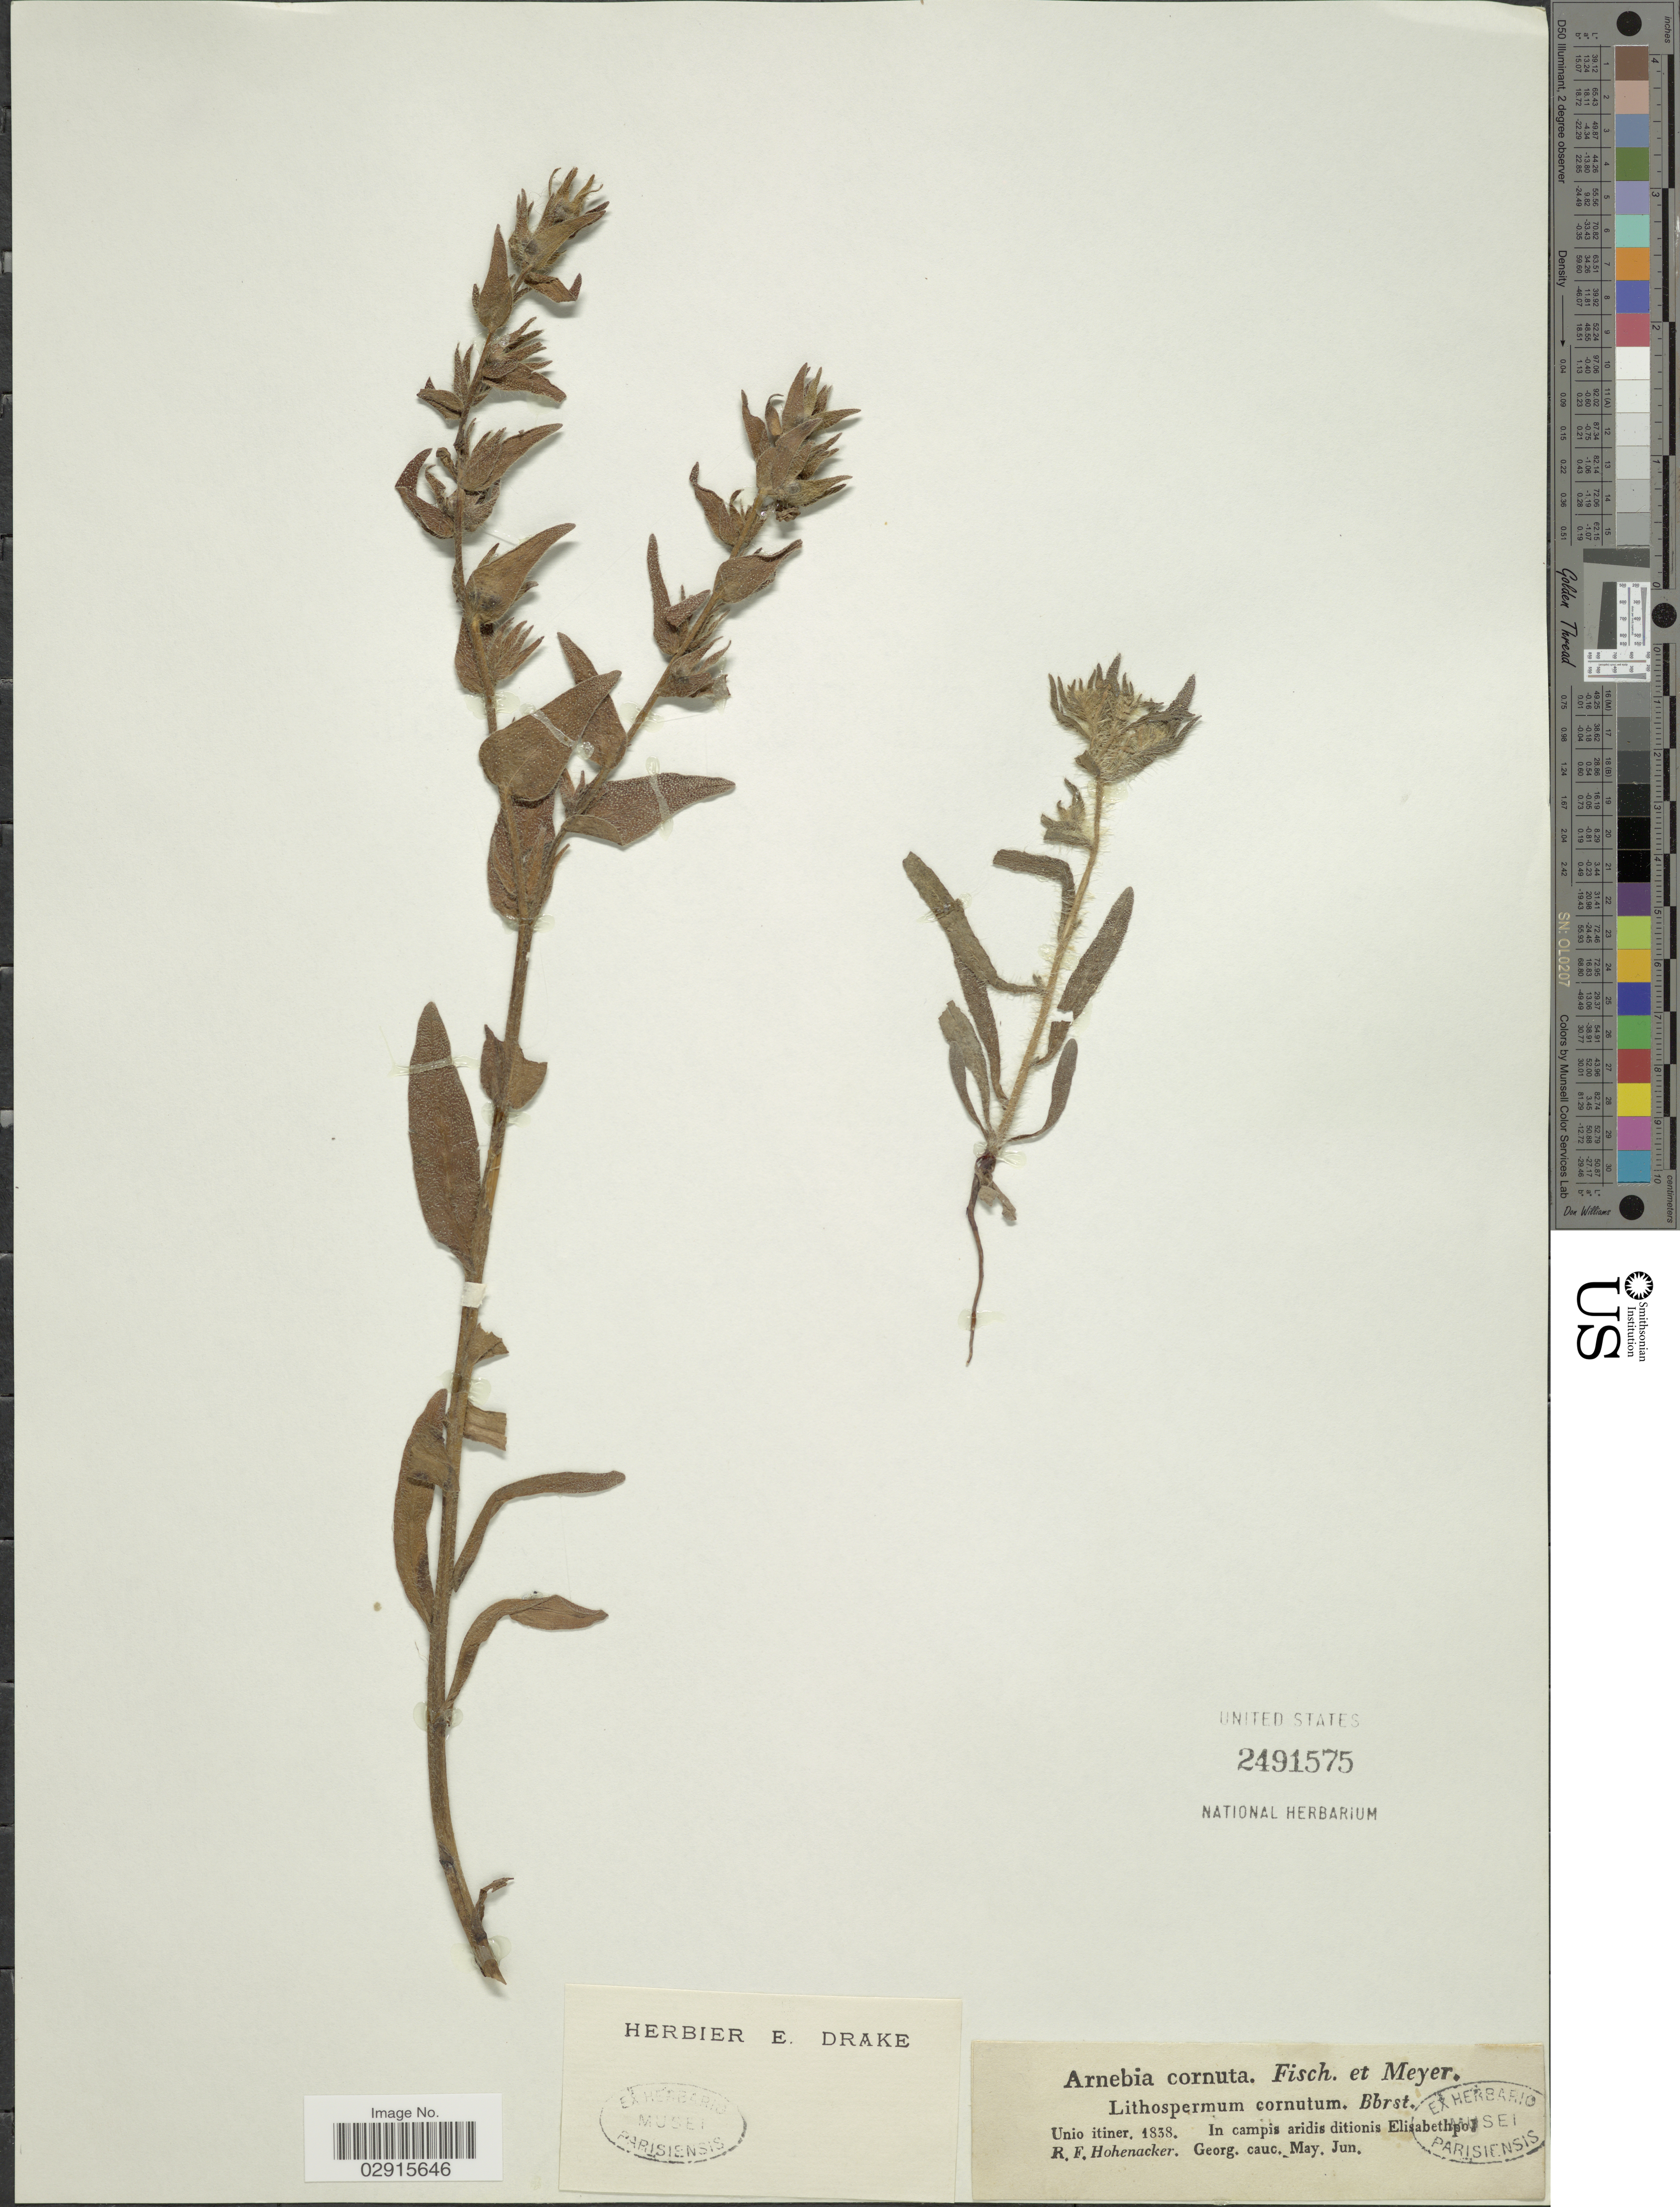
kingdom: Plantae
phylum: Tracheophyta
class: Magnoliopsida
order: Boraginales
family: Boraginaceae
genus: Arnebia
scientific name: Arnebia cornuta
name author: (Ledeb.) Fisch. & C.A. Mey.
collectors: R. F. Hohenacker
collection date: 1838-05/1838-06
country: Azerbaijan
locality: In campis aridis ditionis Elisabethpol. Georg. cauc.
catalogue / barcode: US 2491575